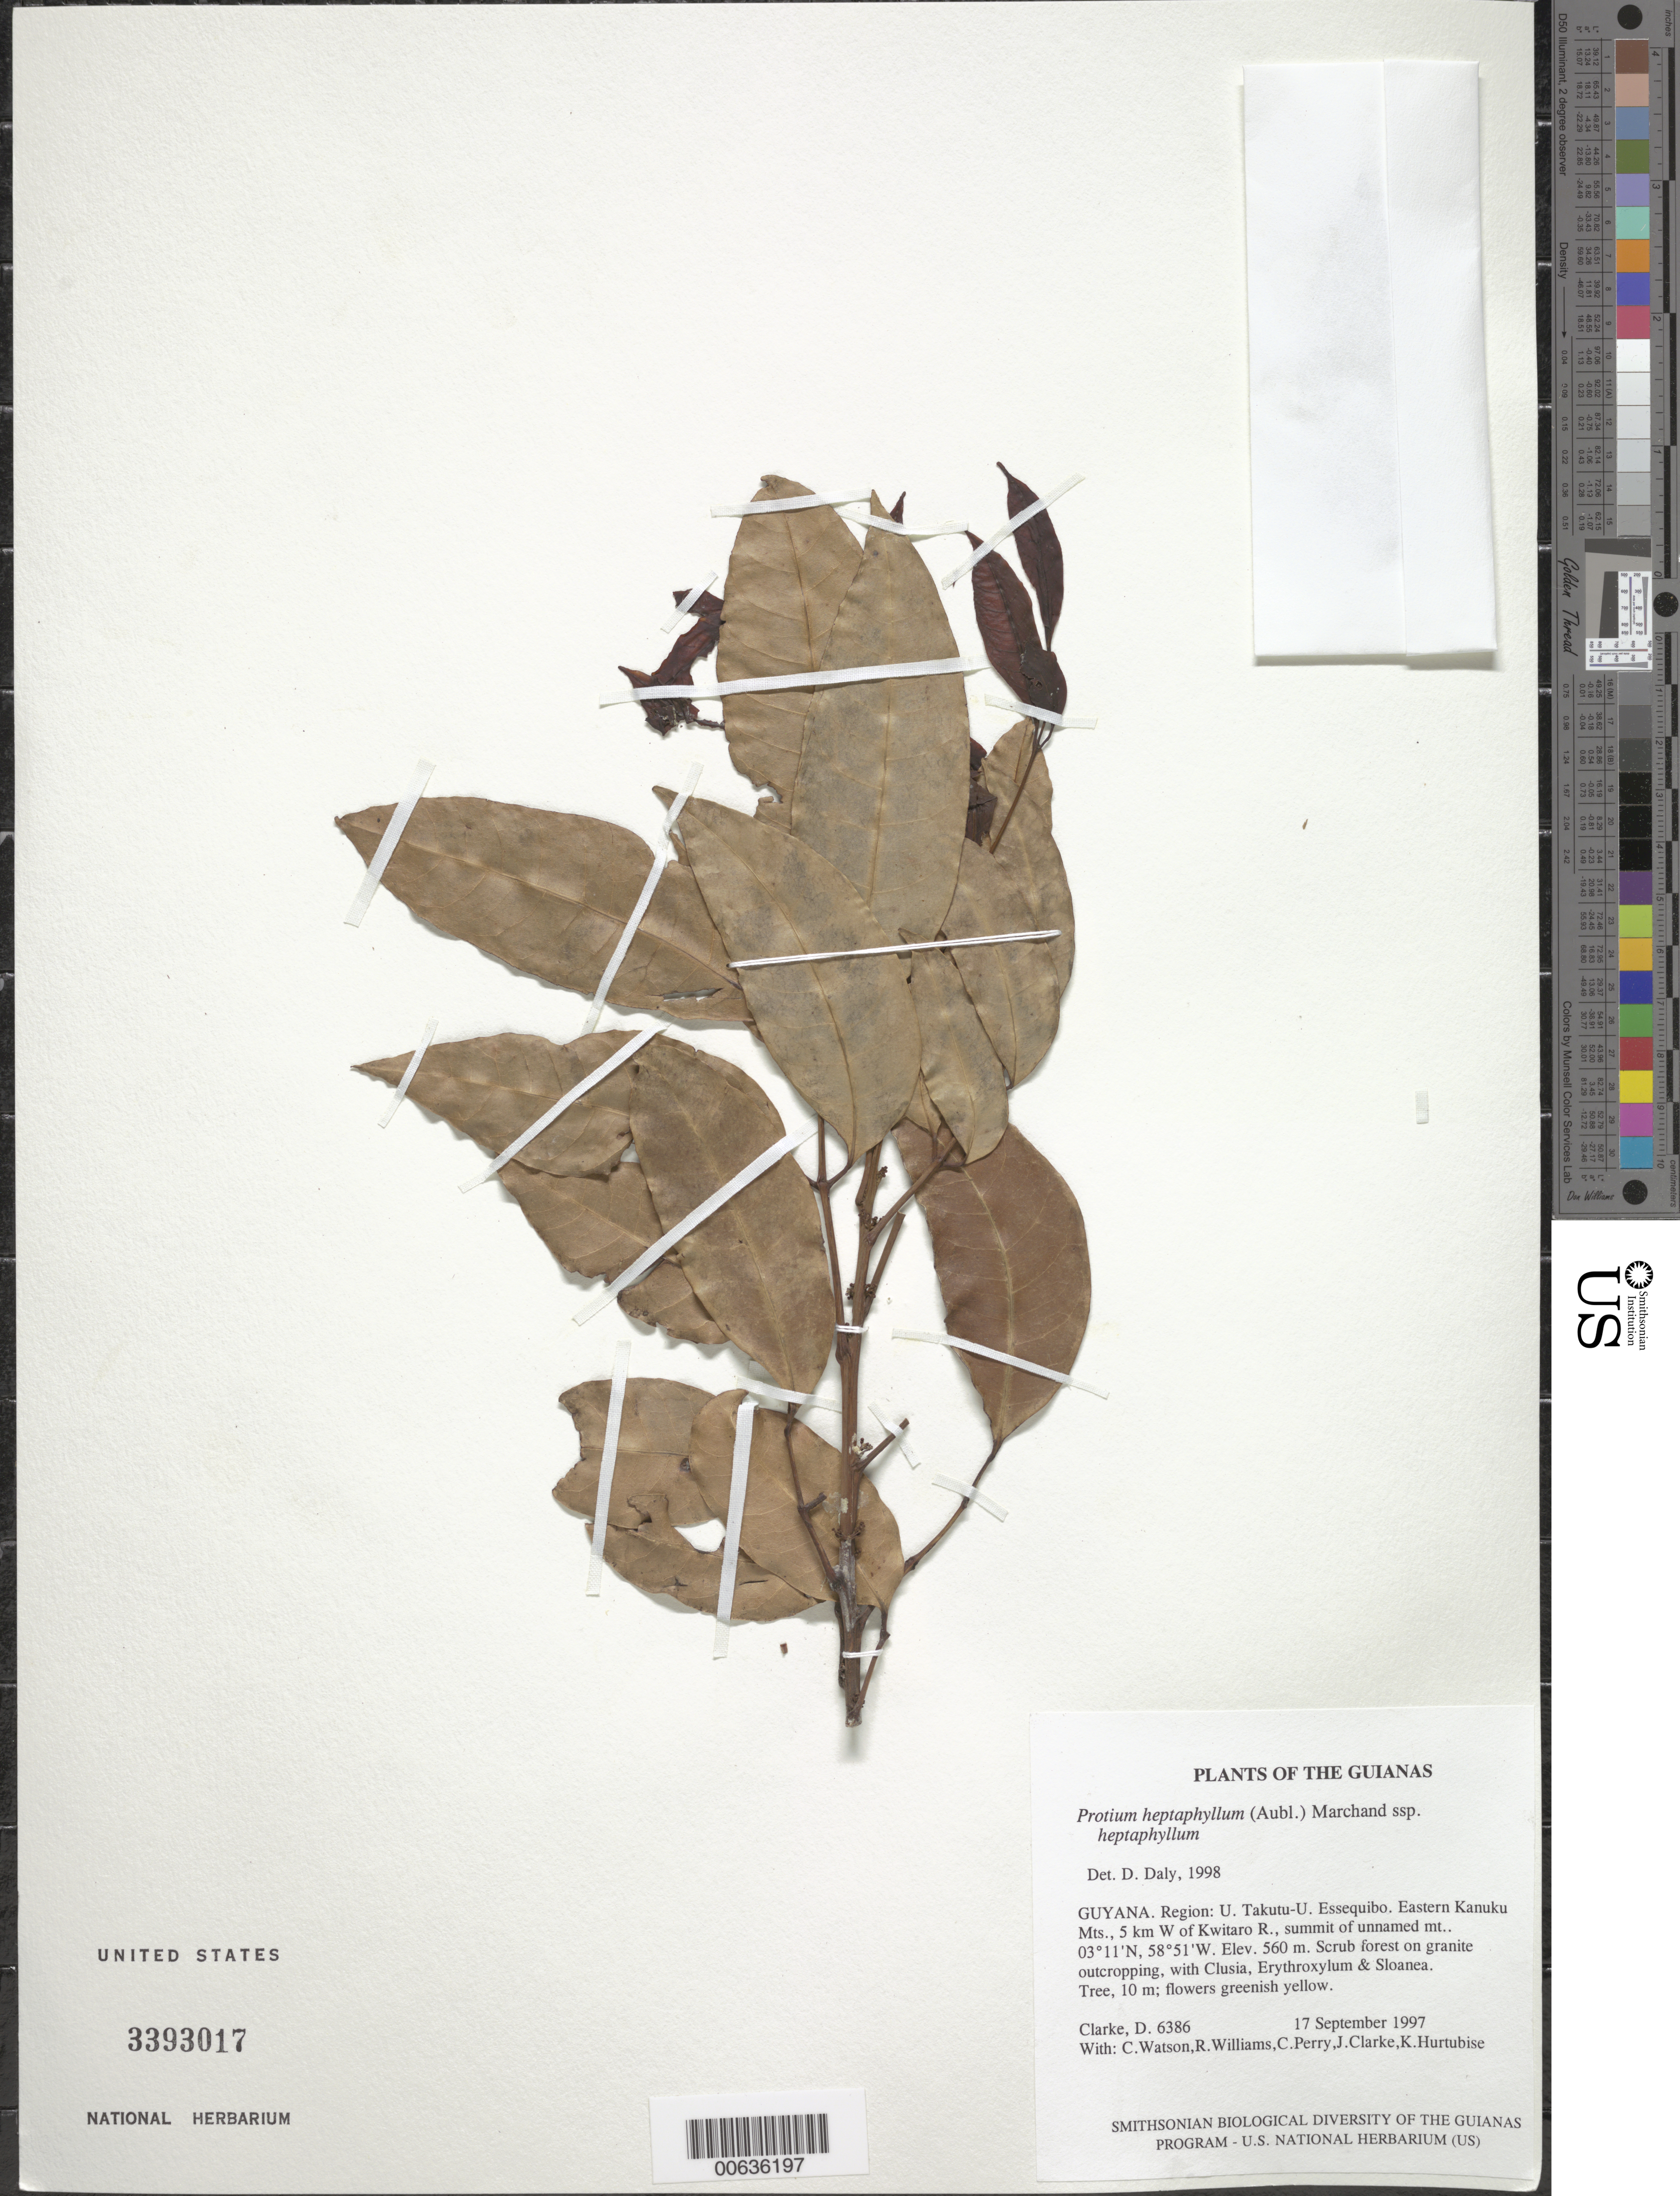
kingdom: Plantae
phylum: Tracheophyta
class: Magnoliopsida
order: Sapindales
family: Burseraceae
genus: Protium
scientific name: Protium heptaphyllum subsp. heptaphyllum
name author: (Aubl.) Marchand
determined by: Daly, D. C.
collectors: H. D. Clarke, C. Watson, R. Williams, C. Perry, J. Clarke & K. Hurtubise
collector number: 6386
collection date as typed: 17 September 1997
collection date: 1997-09-17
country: Guyana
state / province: U. Takutu-U. Essequibo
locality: Eastern Kanuku Mts., 5 km W of Kwitaro R., summit of unnamed mt.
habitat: Scrub forest on granite outcropping, with Clusia, Erythroxylum & Sloanea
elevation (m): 560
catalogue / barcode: US 3393017